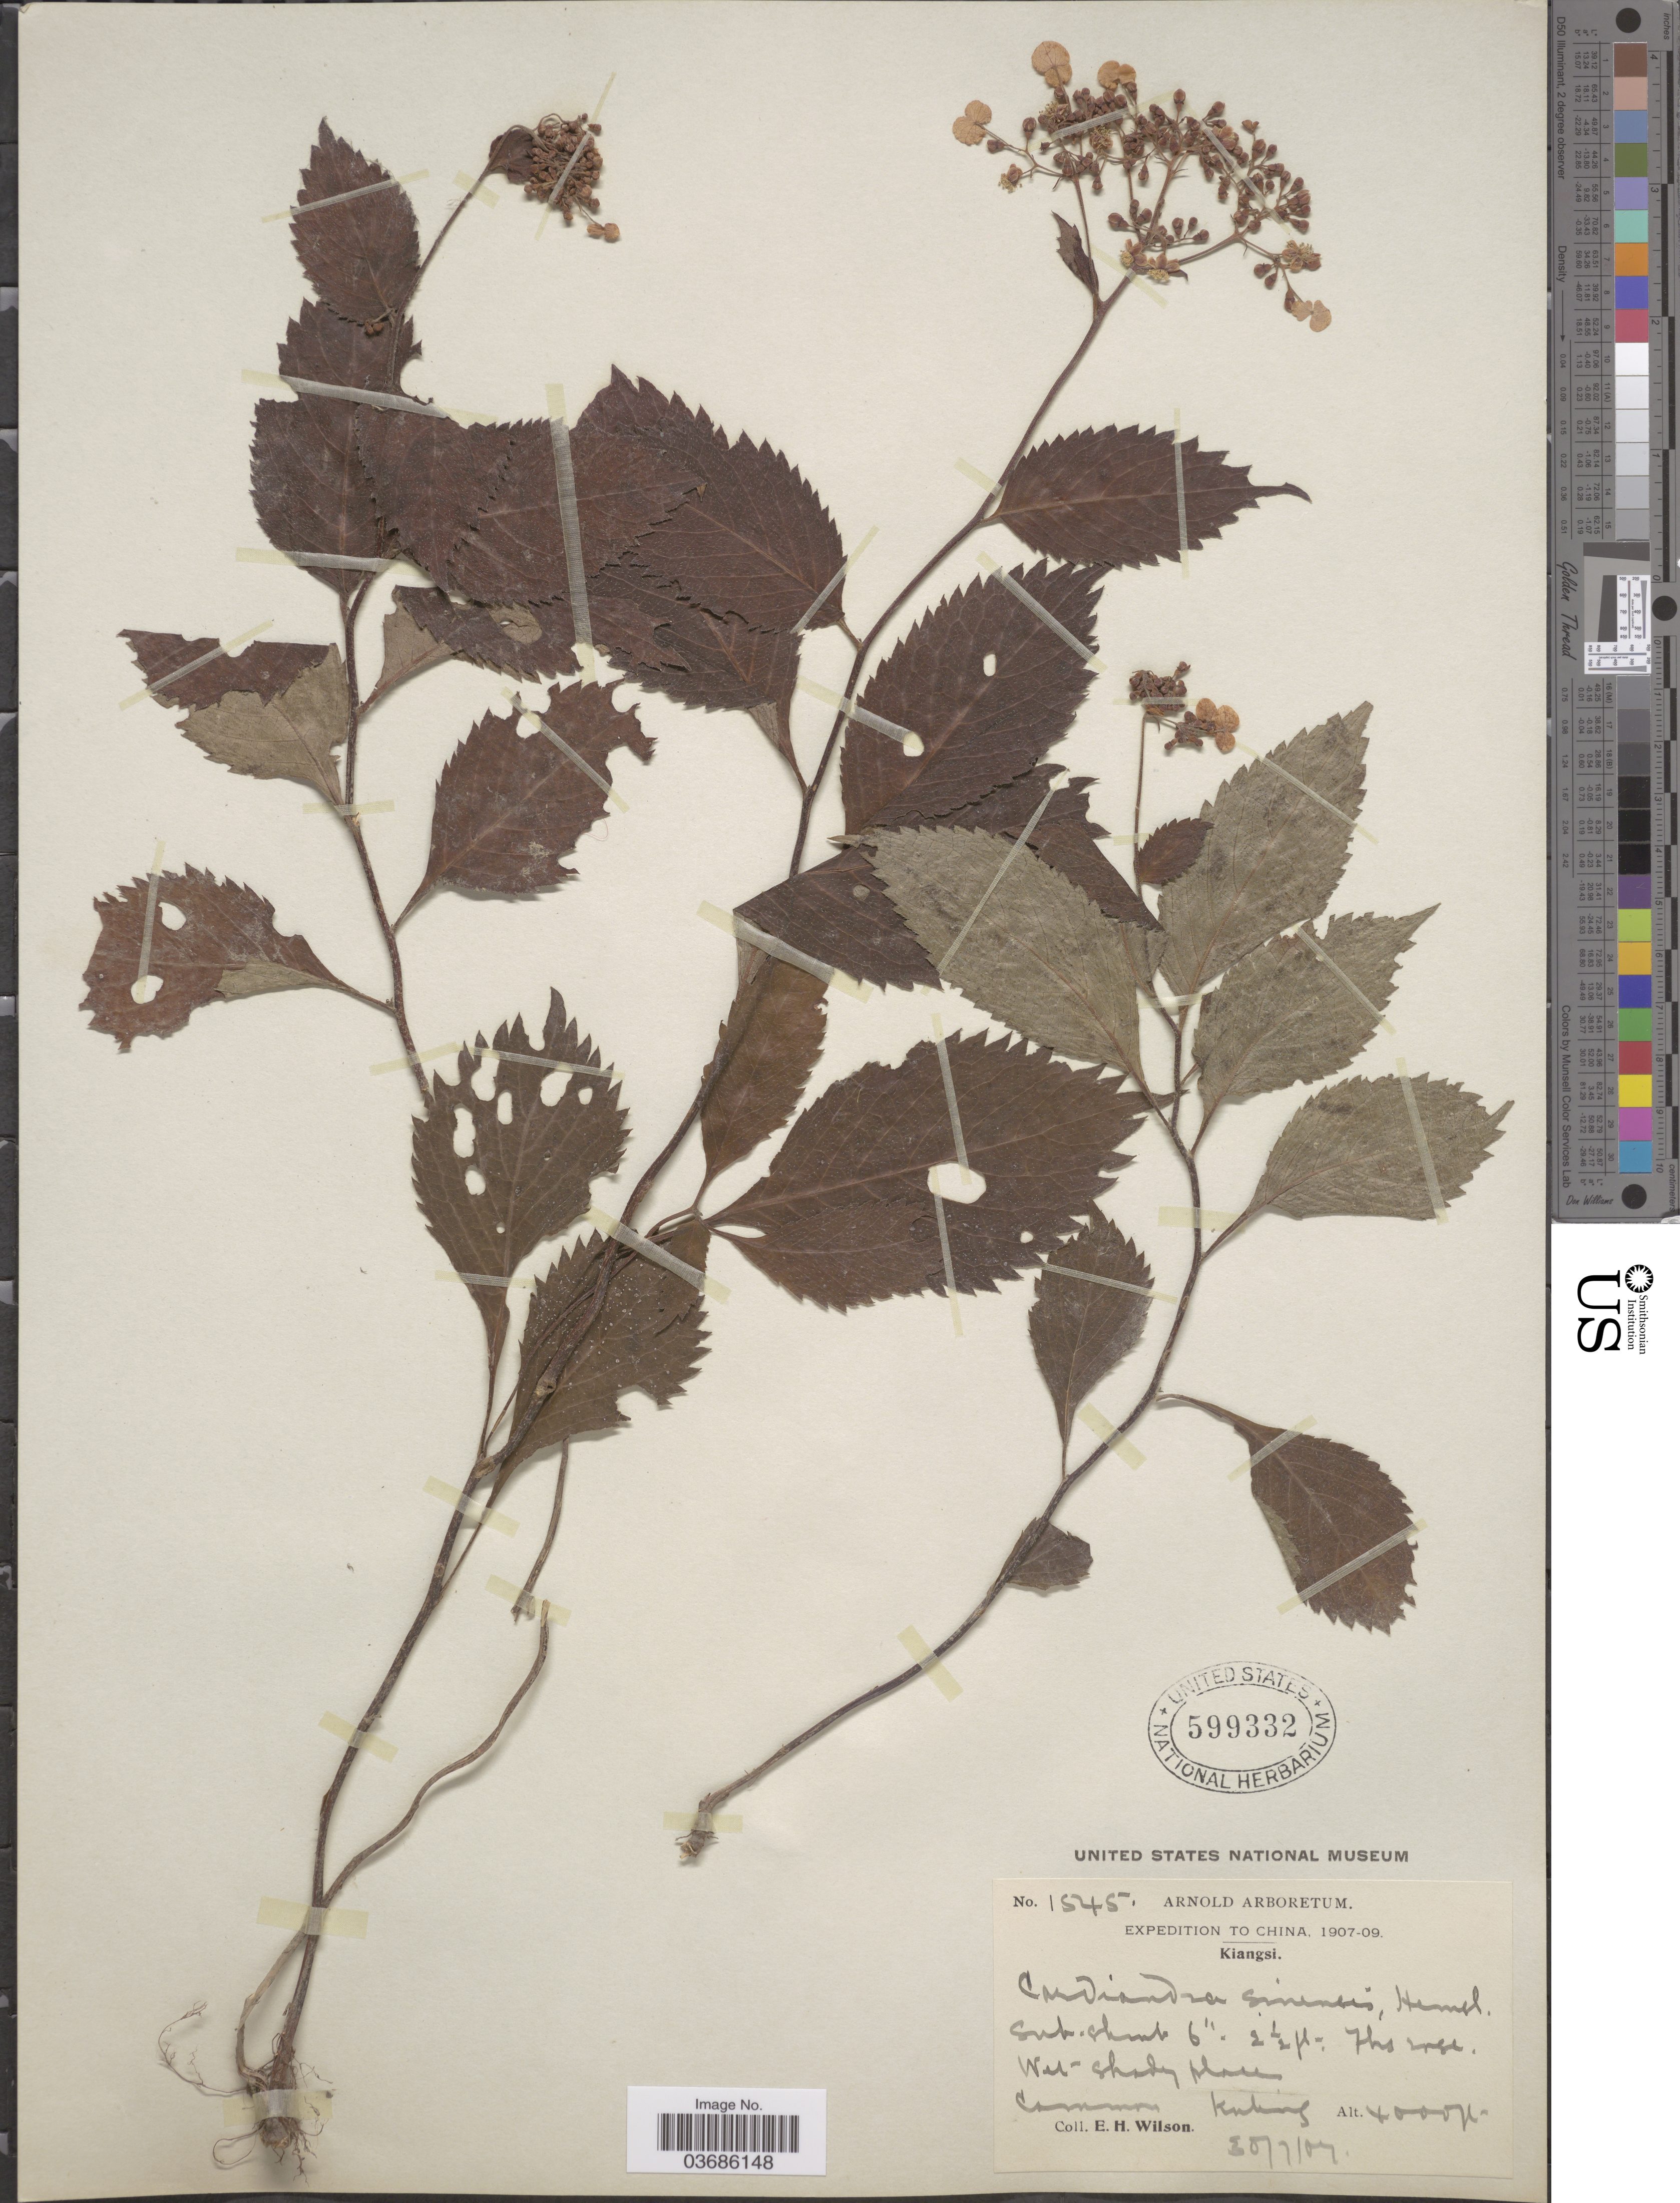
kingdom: Plantae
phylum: Tracheophyta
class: Magnoliopsida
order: Cornales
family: Hydrangeaceae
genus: Hydrangea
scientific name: Hydrangea moellendorffii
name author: Hance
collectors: E. Wilson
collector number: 1545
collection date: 1907-07-30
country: China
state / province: Jiangxi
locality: Expedition to China, 1907-09. Kiangsi. Kuking.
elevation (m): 1219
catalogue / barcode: US 599332